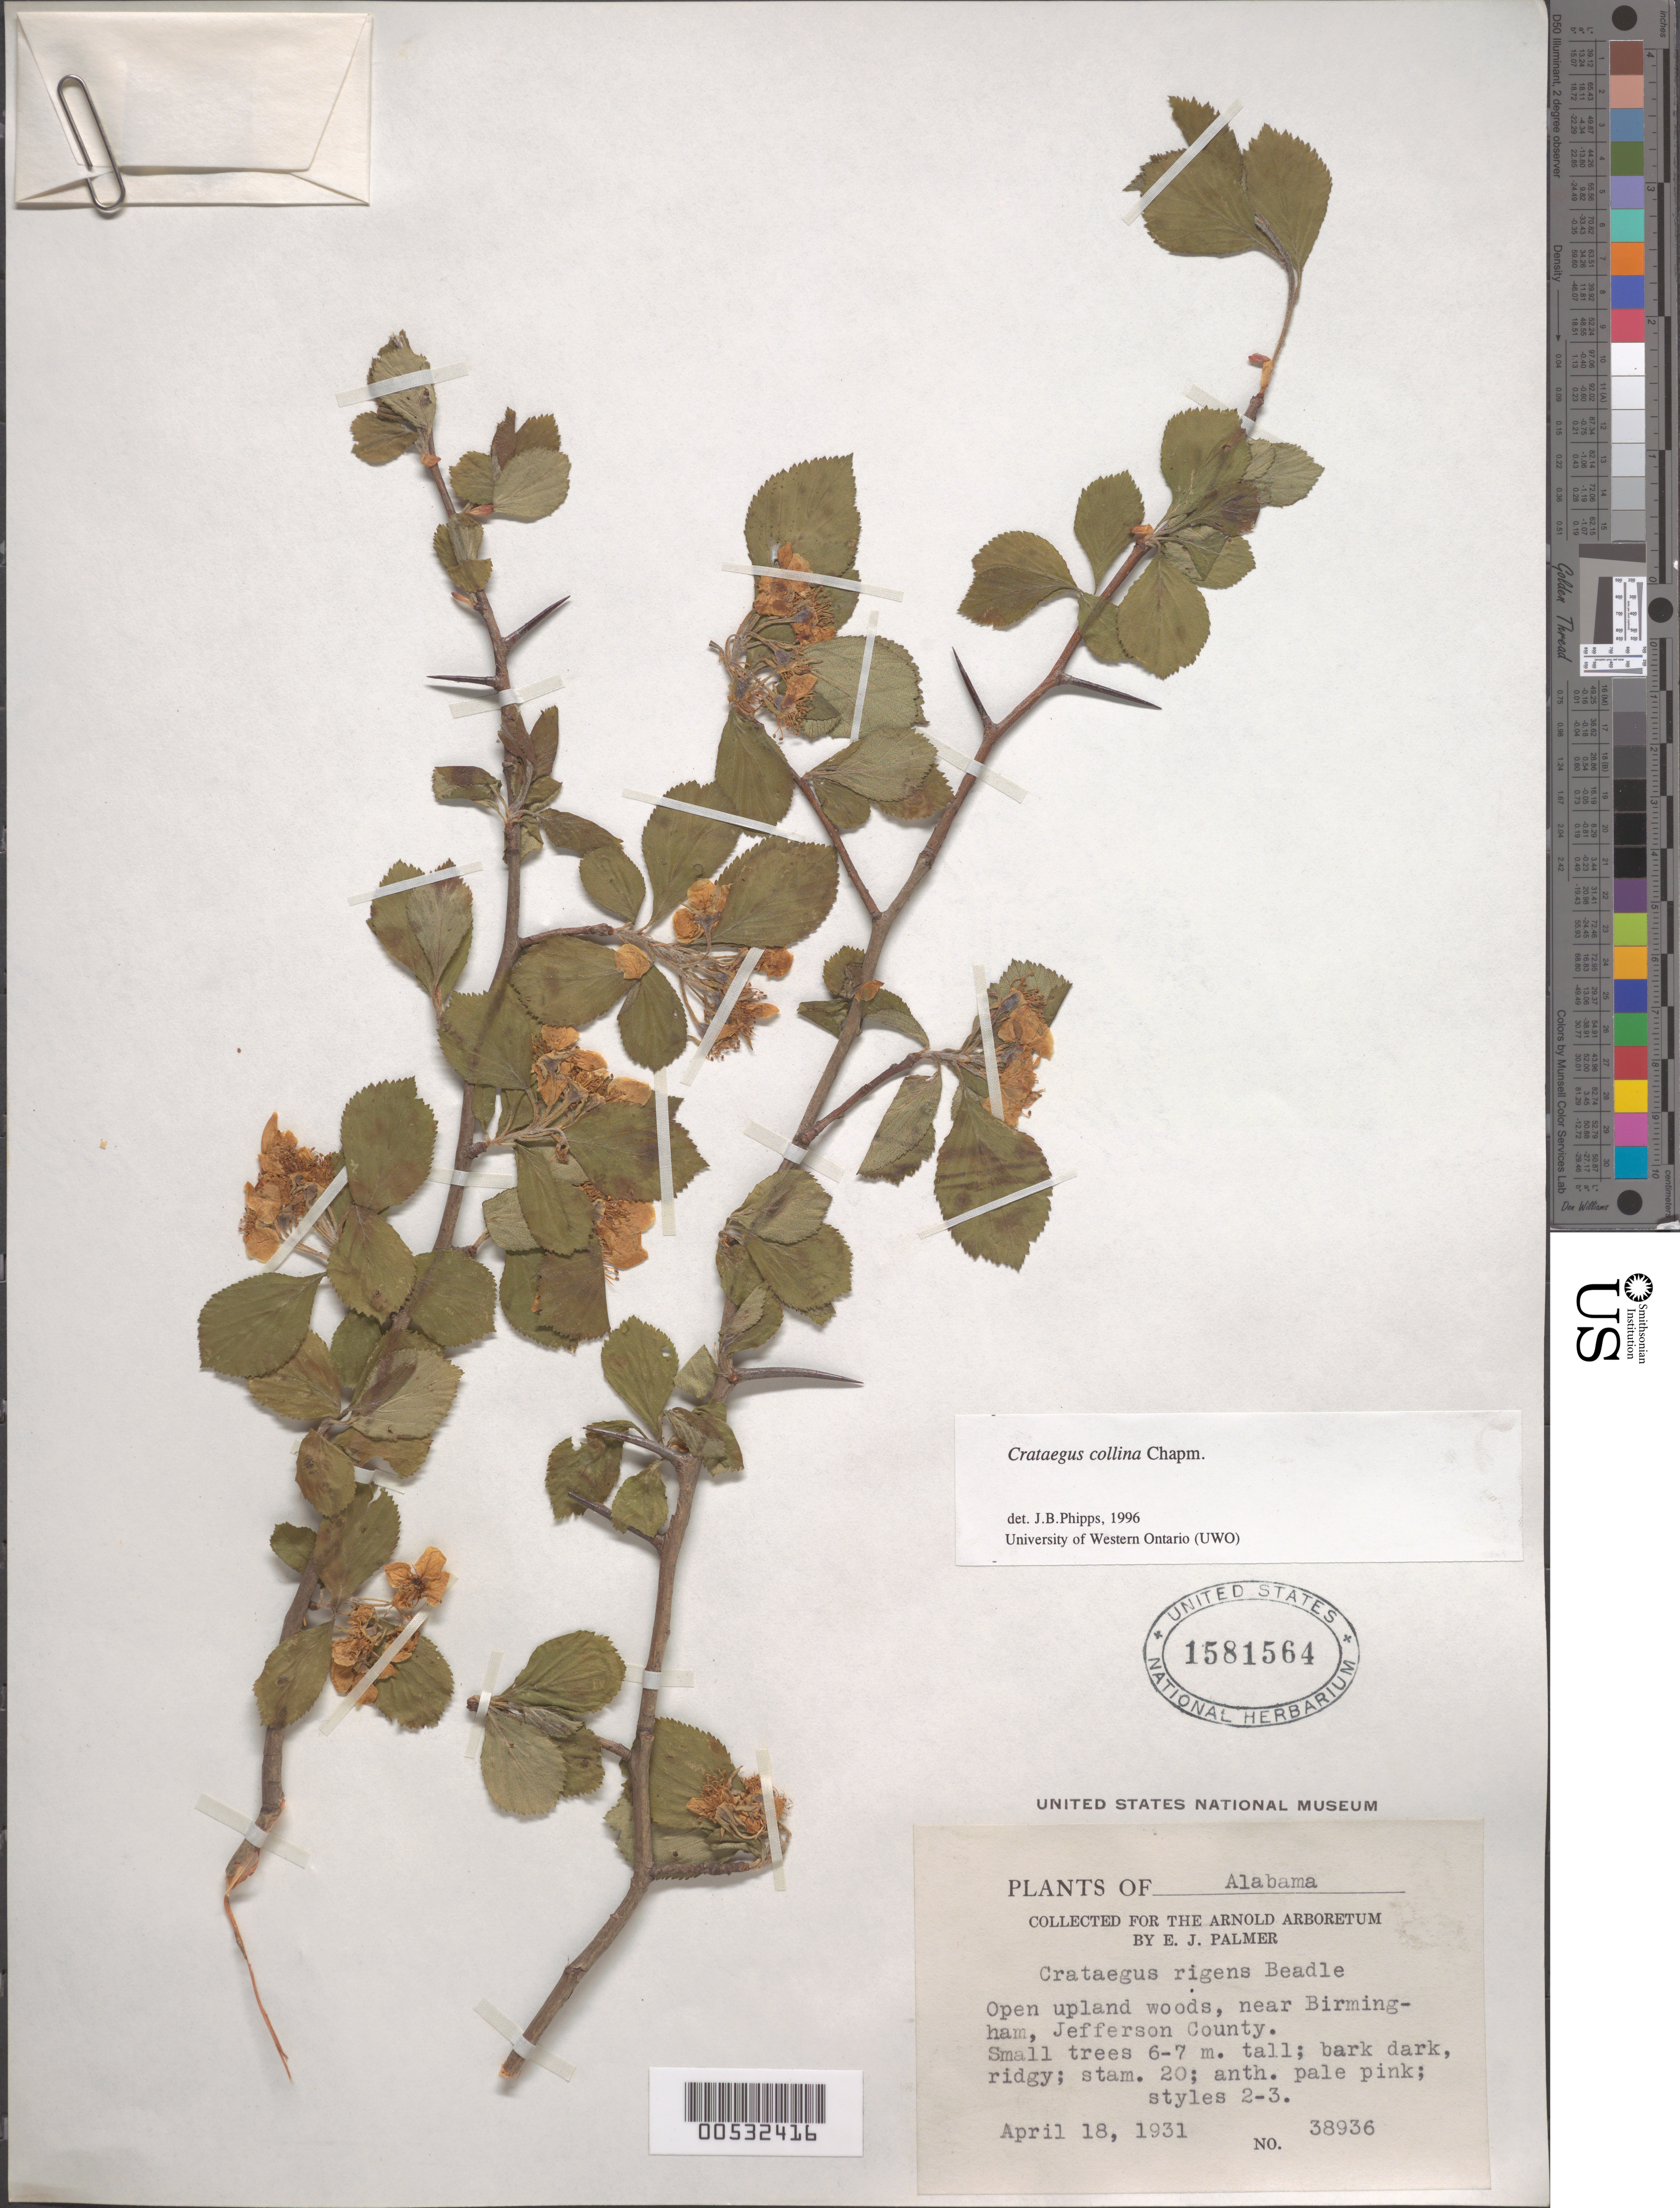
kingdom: Plantae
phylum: Tracheophyta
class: Magnoliopsida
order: Rosales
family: Rosaceae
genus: Crataegus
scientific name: Crataegus collina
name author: Chapm.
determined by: Phipps, James B., (UWO), University of Western Ontario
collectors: E. J. Palmer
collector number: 38936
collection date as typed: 18 Apr 1931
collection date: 1931-04-18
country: United States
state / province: Alabama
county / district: Jefferson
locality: Near Birmingham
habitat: Open upland woods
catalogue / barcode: US 1581564